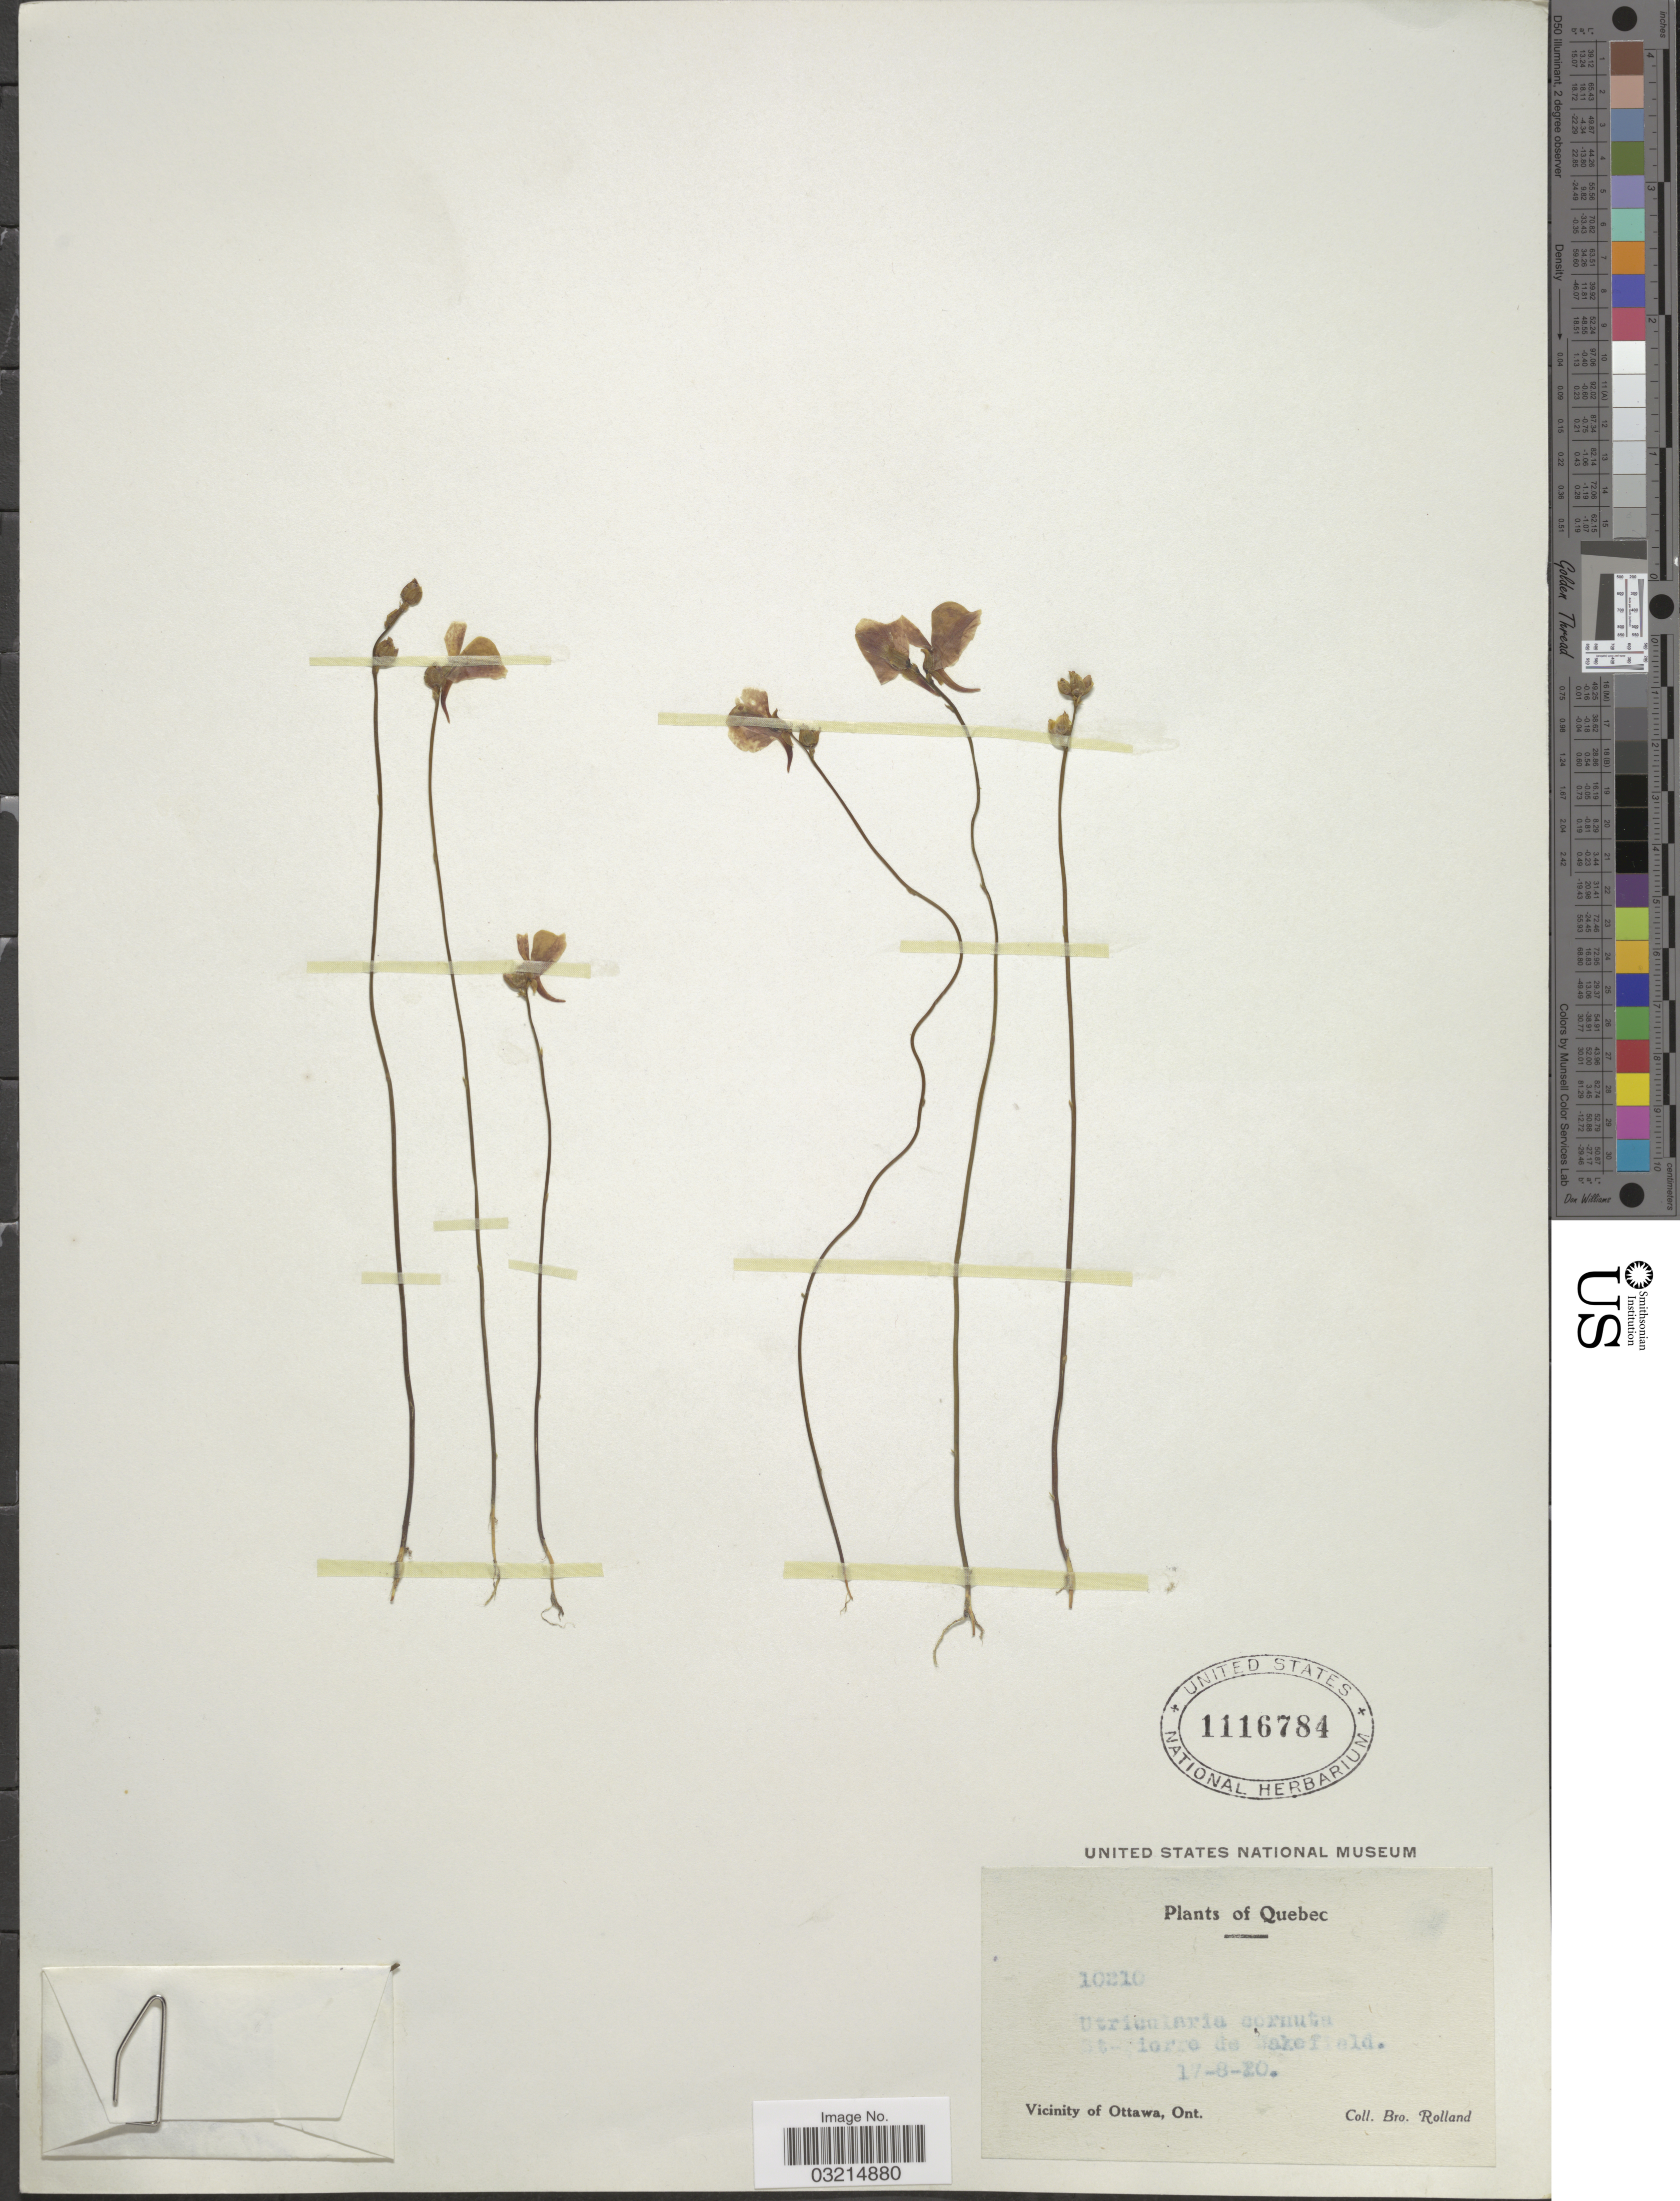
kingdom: Plantae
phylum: Tracheophyta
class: Magnoliopsida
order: Lamiales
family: Lentibulariaceae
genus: Utricularia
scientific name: Utricularia cornuta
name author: Michx.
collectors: B. Rolland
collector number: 10210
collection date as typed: Transcribed d/m/y: 17/8/20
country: Canada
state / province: Quebec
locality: St. Pierre de Wakefield.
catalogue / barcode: US 1116784